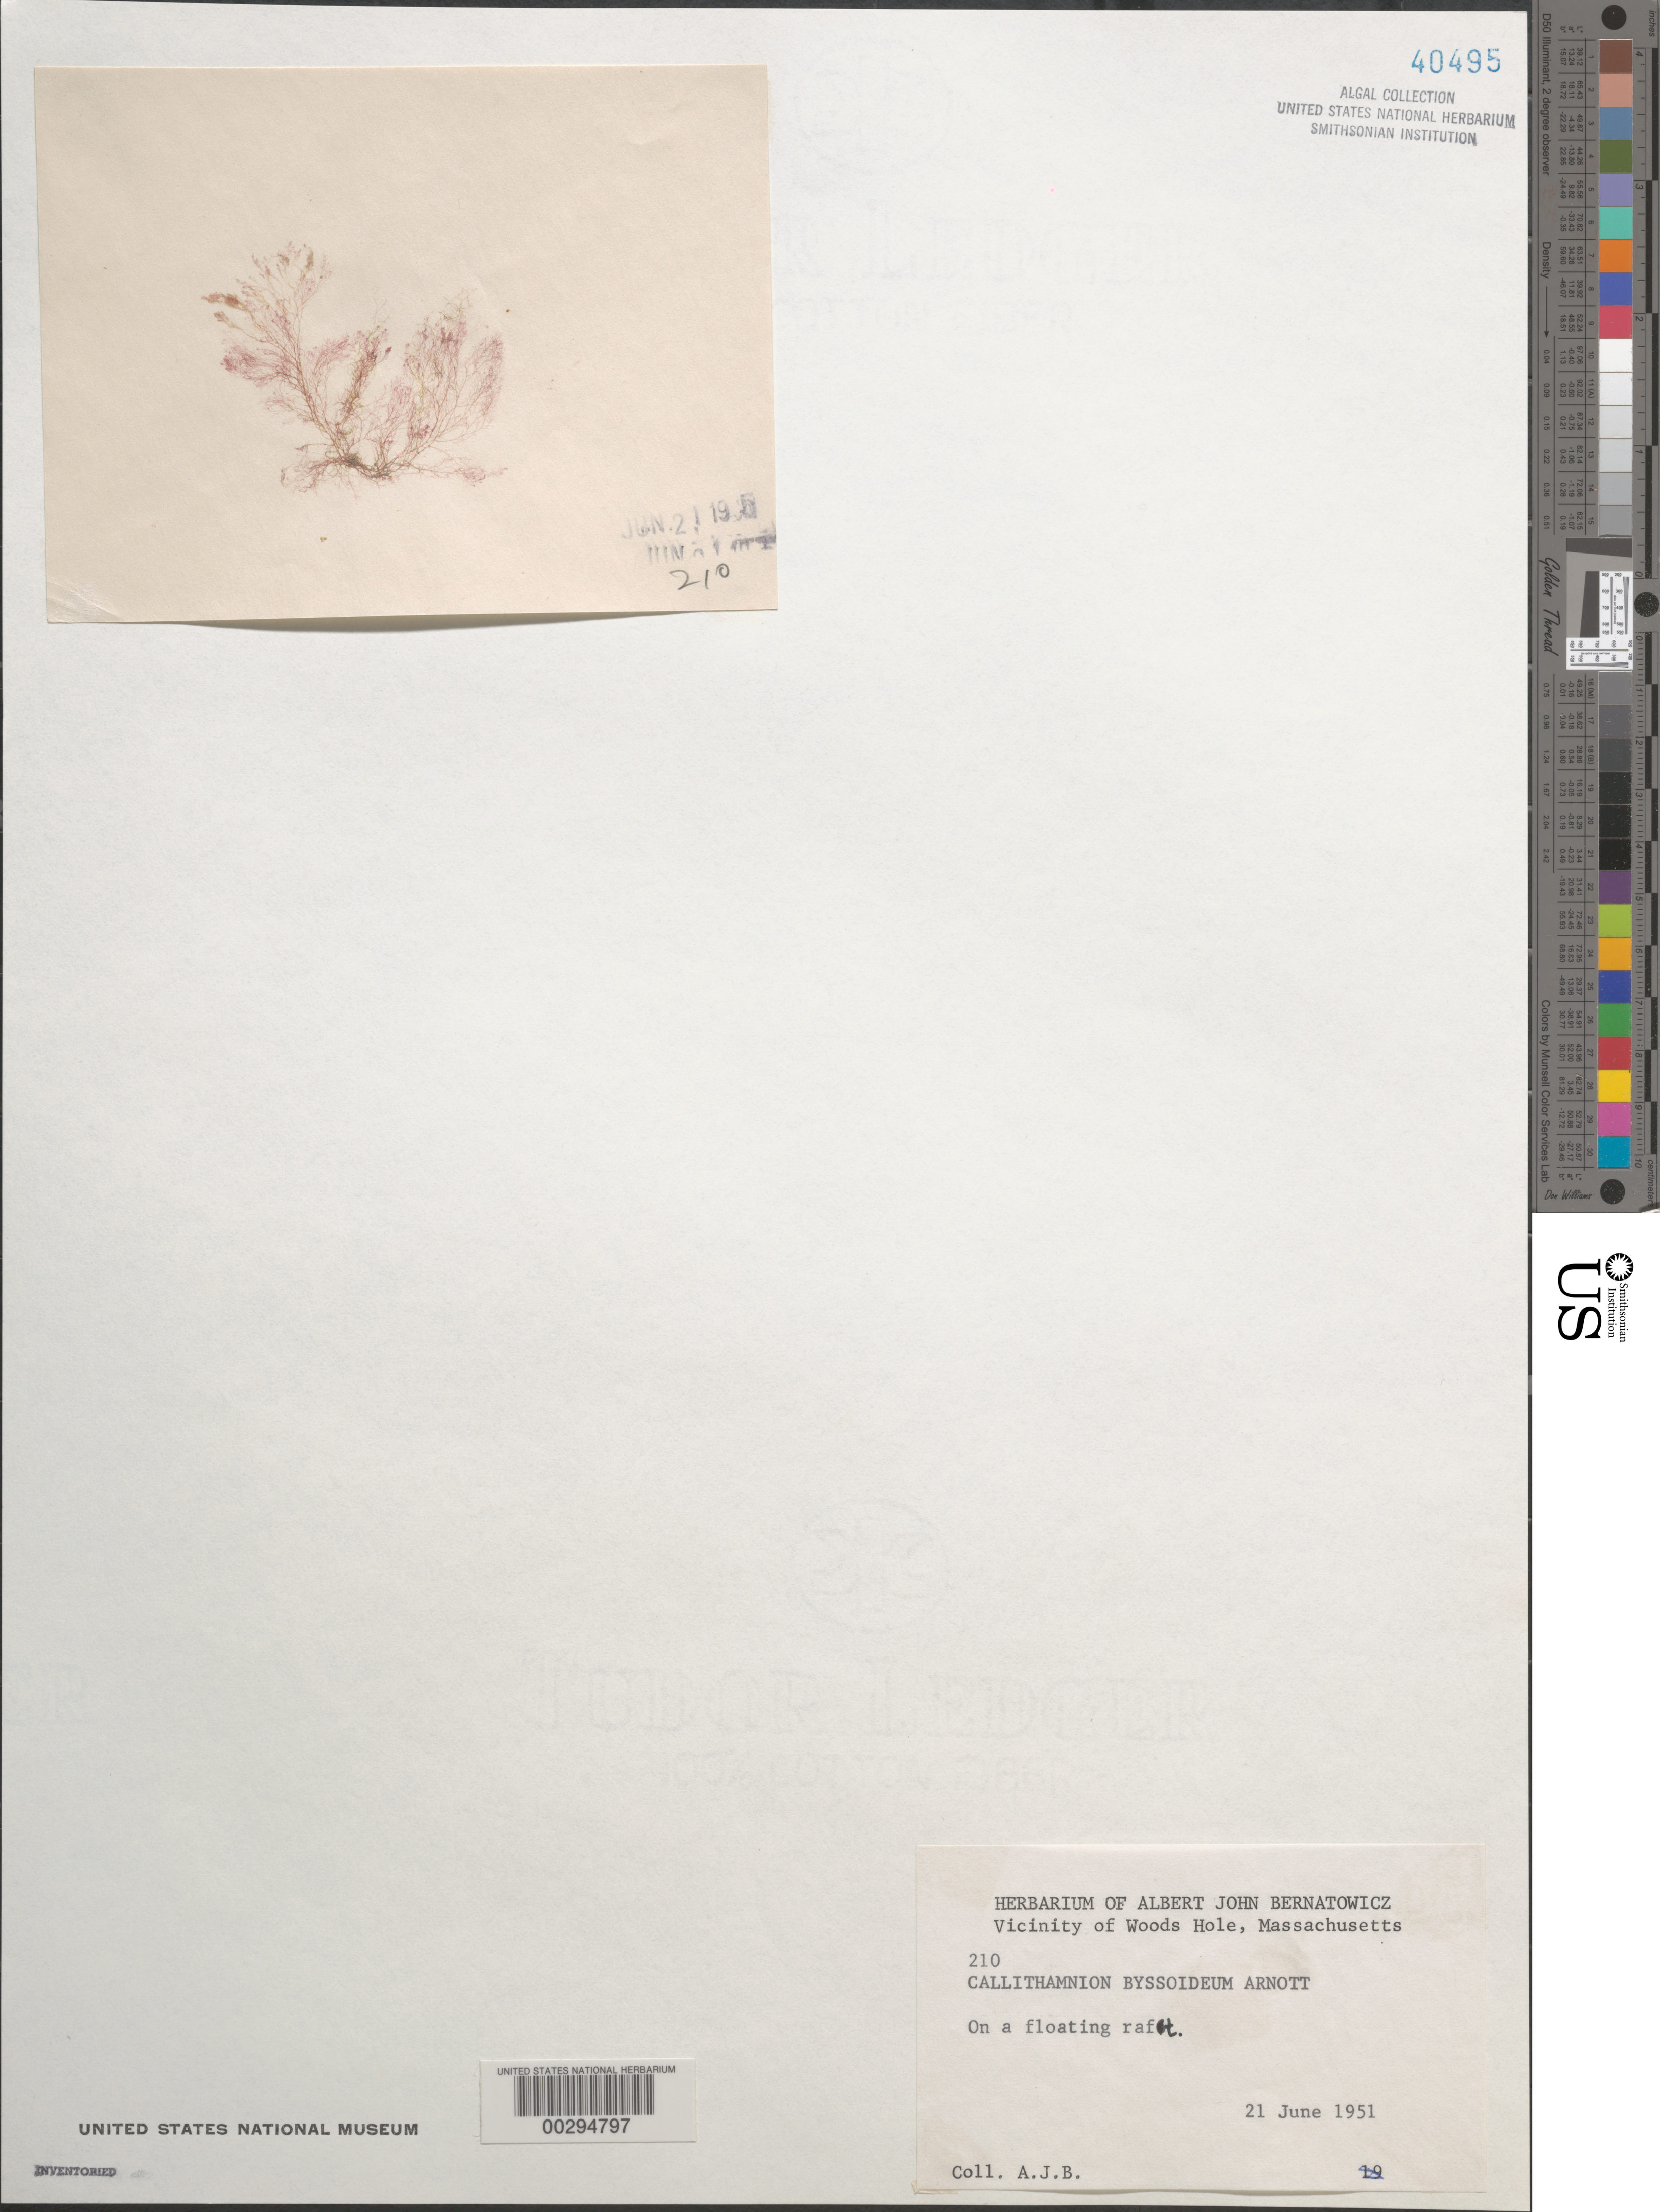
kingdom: Plantae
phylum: Rhodophyta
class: Florideophyceae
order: Ceramiales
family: Callithamniaceae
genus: Aglaothamnion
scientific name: Aglaothamnion tenuissimum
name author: (Bonnem.) Feldm.-Maz.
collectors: A. Bernatowicz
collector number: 210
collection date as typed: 21 Jun 1951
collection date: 1951-06-21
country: United States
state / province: Massachusetts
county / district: Barnstable County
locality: Woods Hole area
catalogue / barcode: US 40495